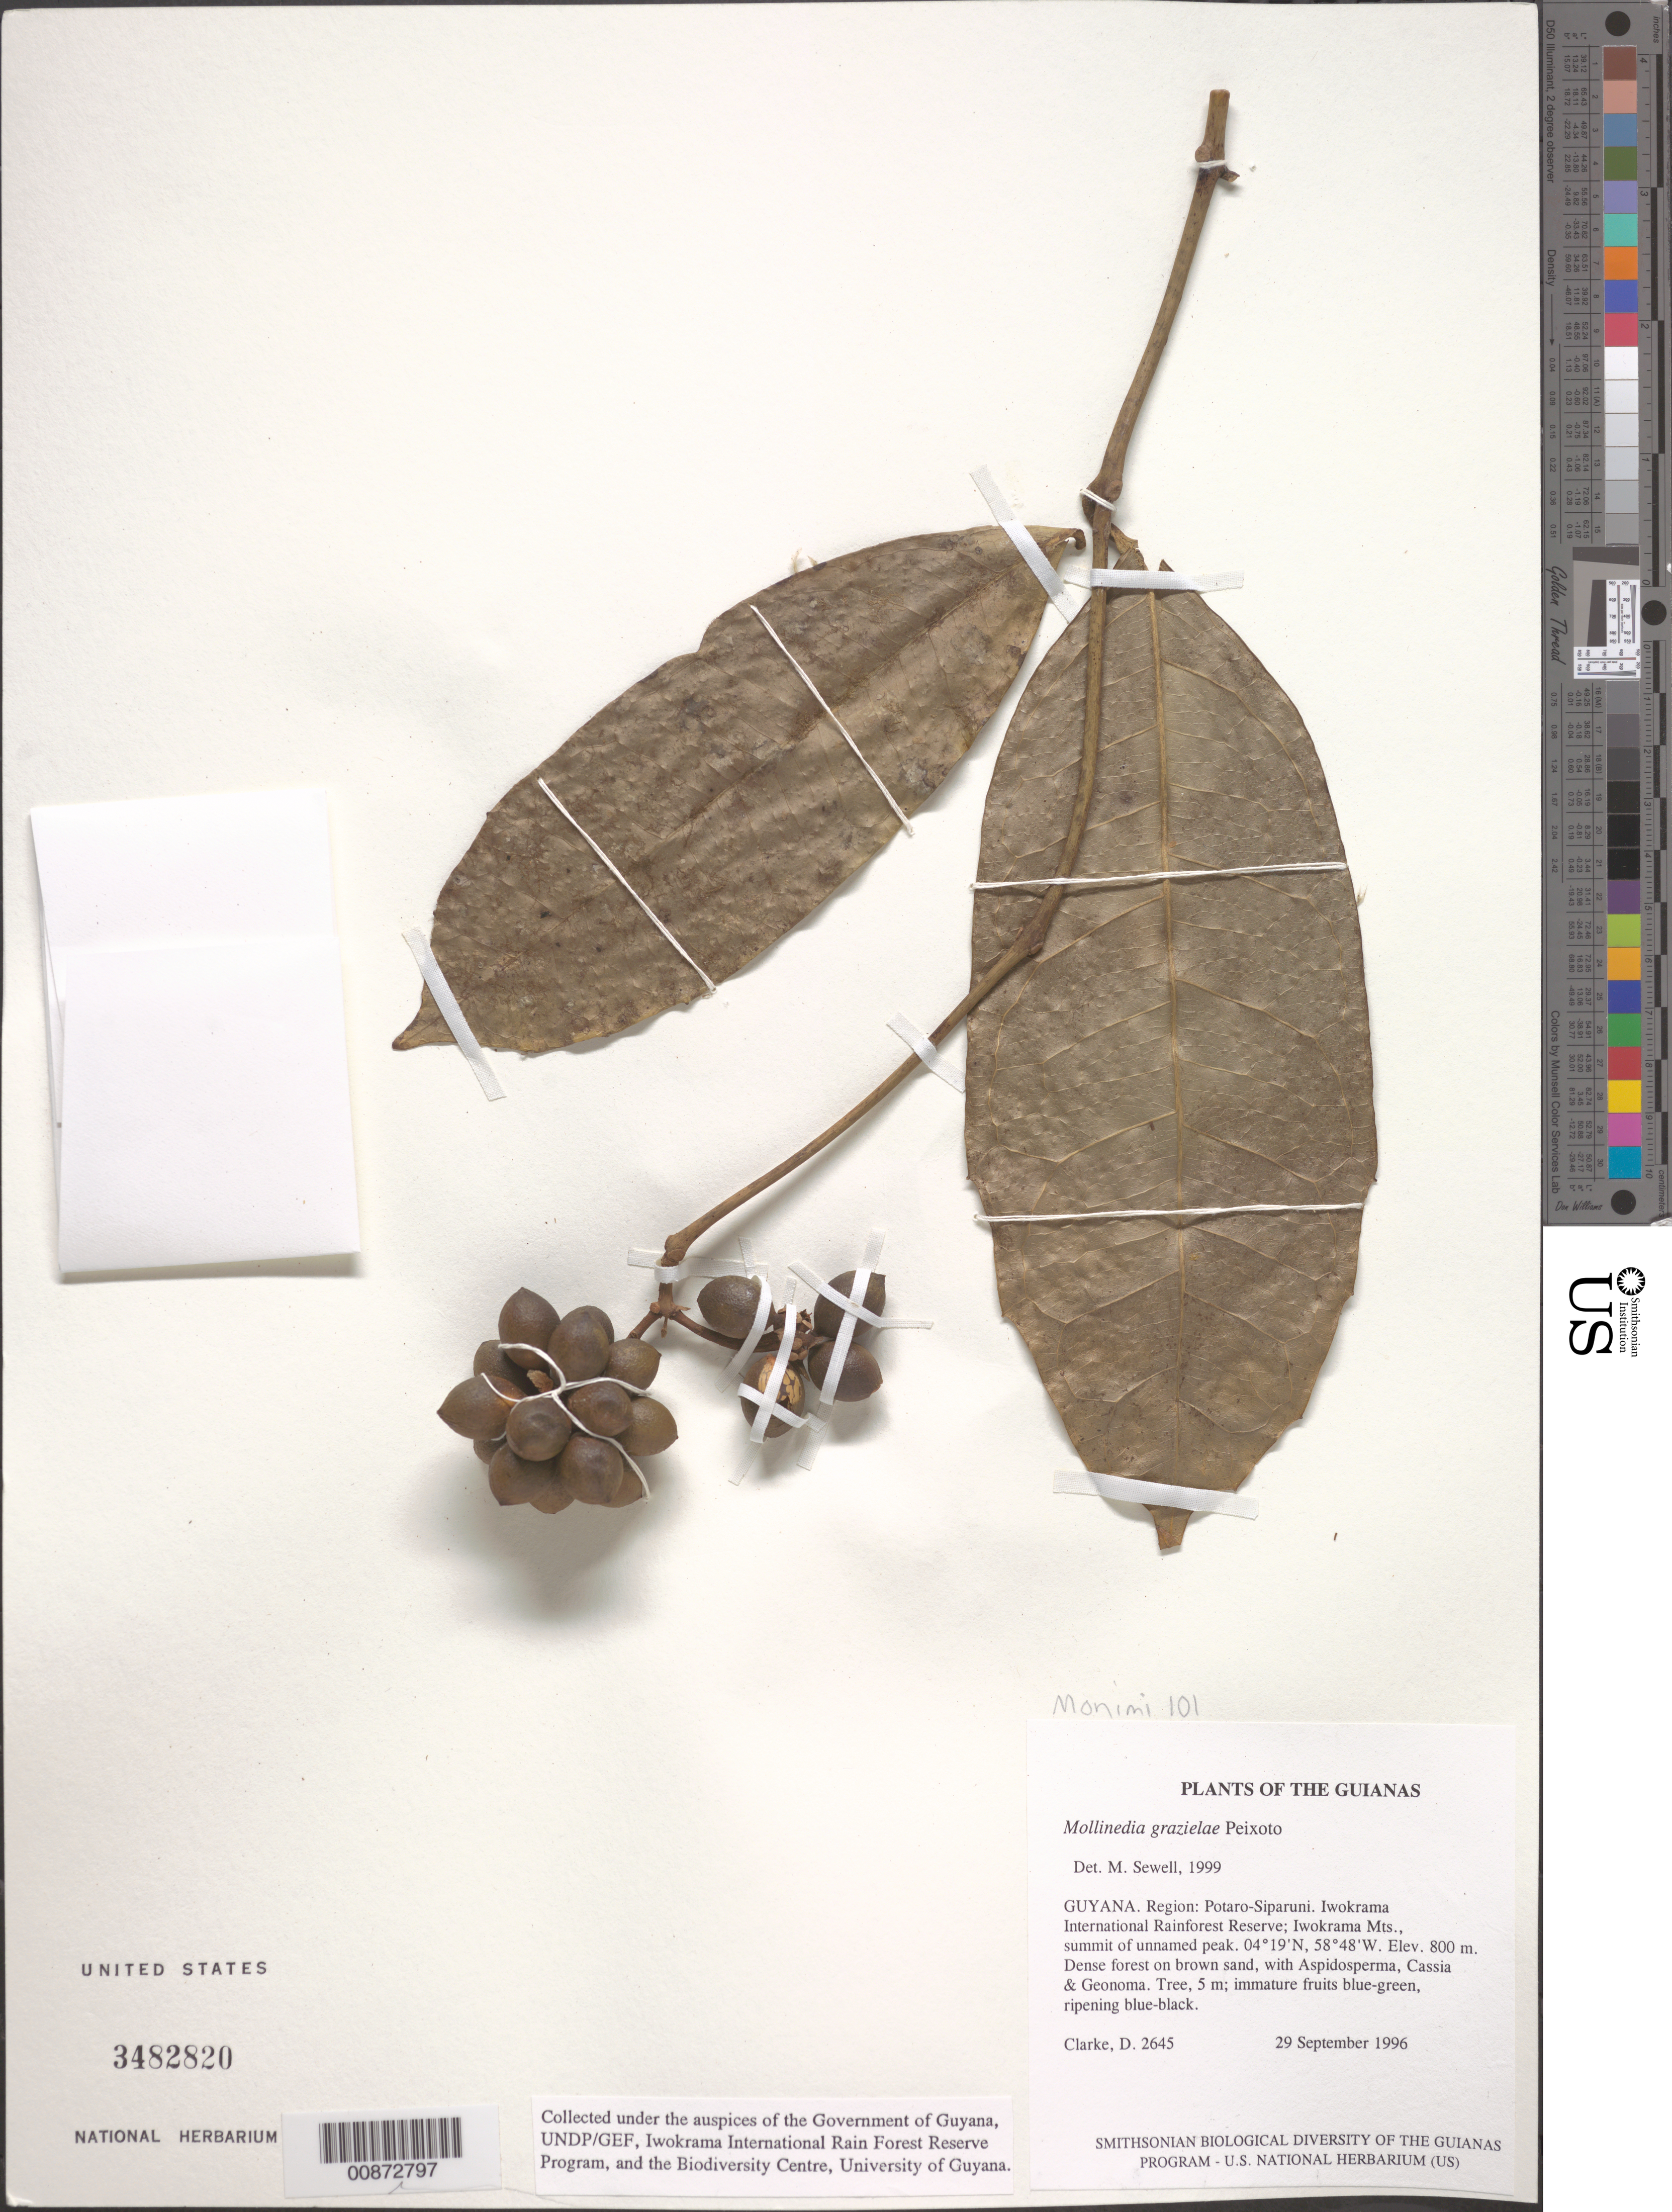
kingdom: Plantae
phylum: Tracheophyta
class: Magnoliopsida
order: Laurales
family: Monimiaceae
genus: Mollinedia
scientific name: Mollinedia grazielae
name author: Peixoto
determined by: Sewell, M.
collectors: H. D. Clarke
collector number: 2645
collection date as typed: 29 September 1996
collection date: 1996-09-29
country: Guyana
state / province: Potaro-Siparuni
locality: Iwokrama International Rainforest Reserve; Iwokrama Mts., summit of unnamed peak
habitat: Dense forest on brown sand, with Aspidosperma, Cassia & Geonoma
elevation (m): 800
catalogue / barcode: US 3482820